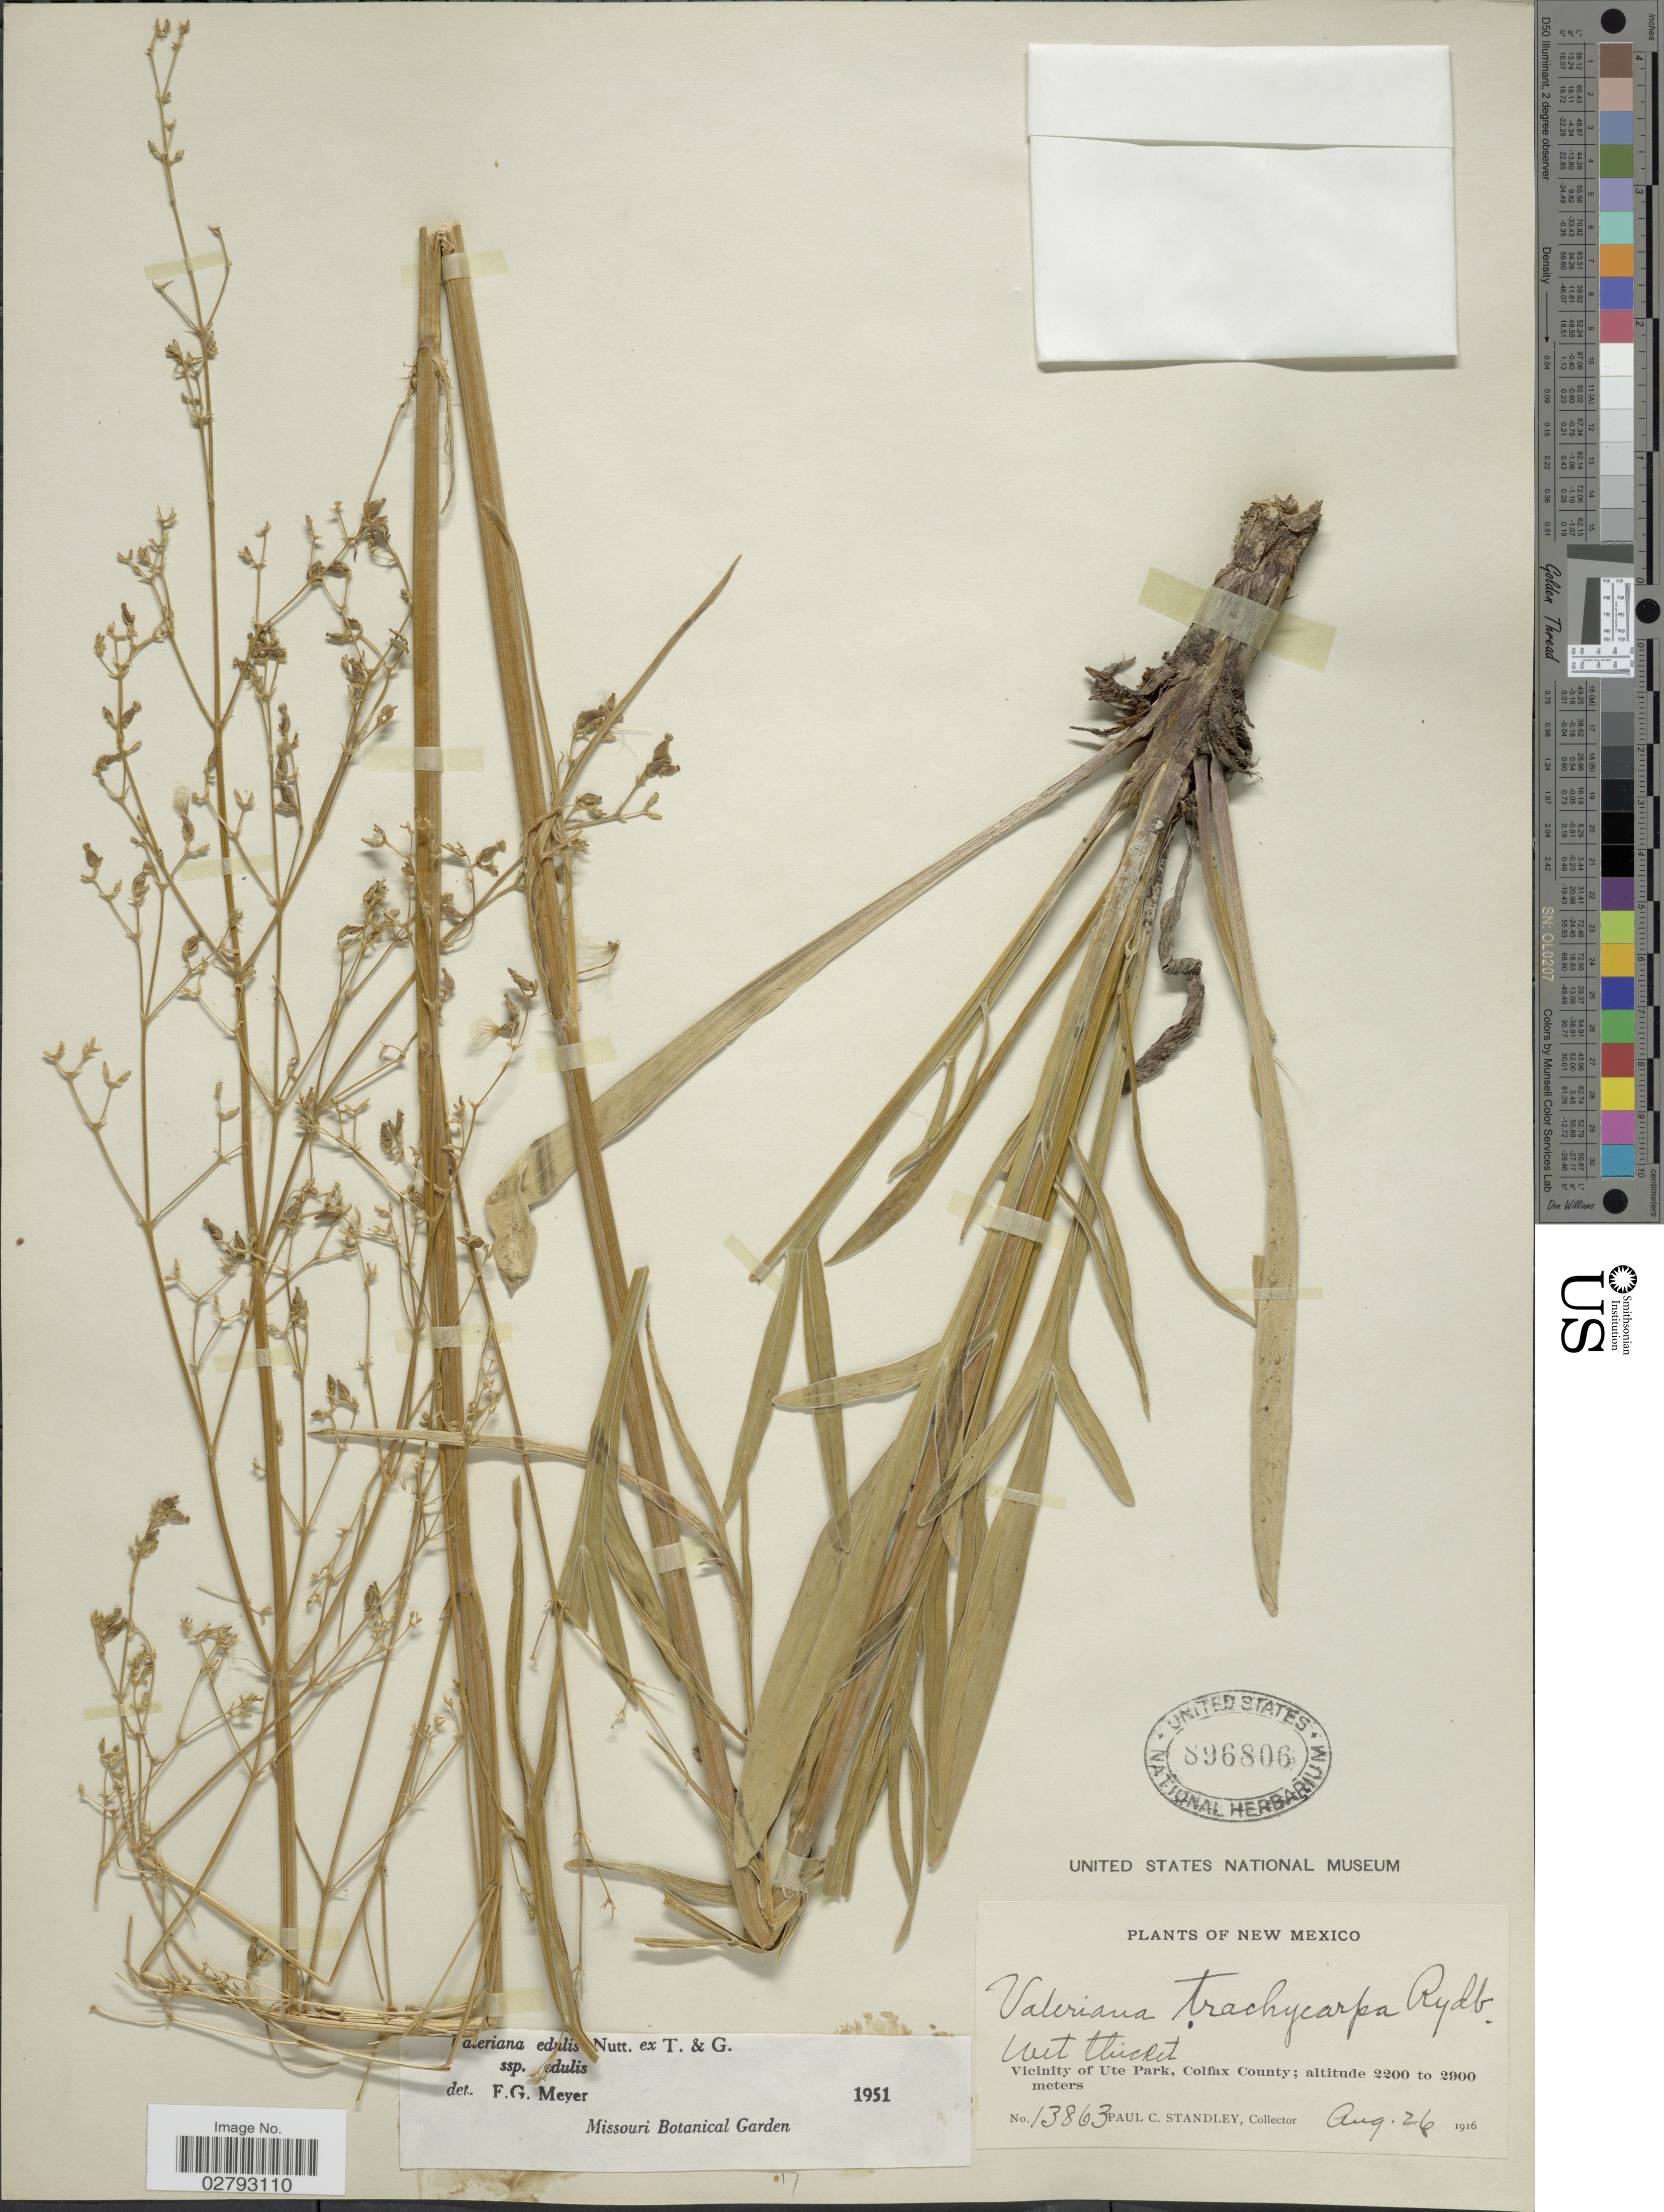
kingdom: Plantae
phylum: Tracheophyta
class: Magnoliopsida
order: Dipsacales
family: Caprifoliaceae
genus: Valeriana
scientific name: Valeriana edulis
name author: Nutt.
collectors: P. C. Standley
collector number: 13863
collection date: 1916-08-26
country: United States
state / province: New Mexico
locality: Vicinity of Ute Park, Colfax County.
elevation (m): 2200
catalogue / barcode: US 896806